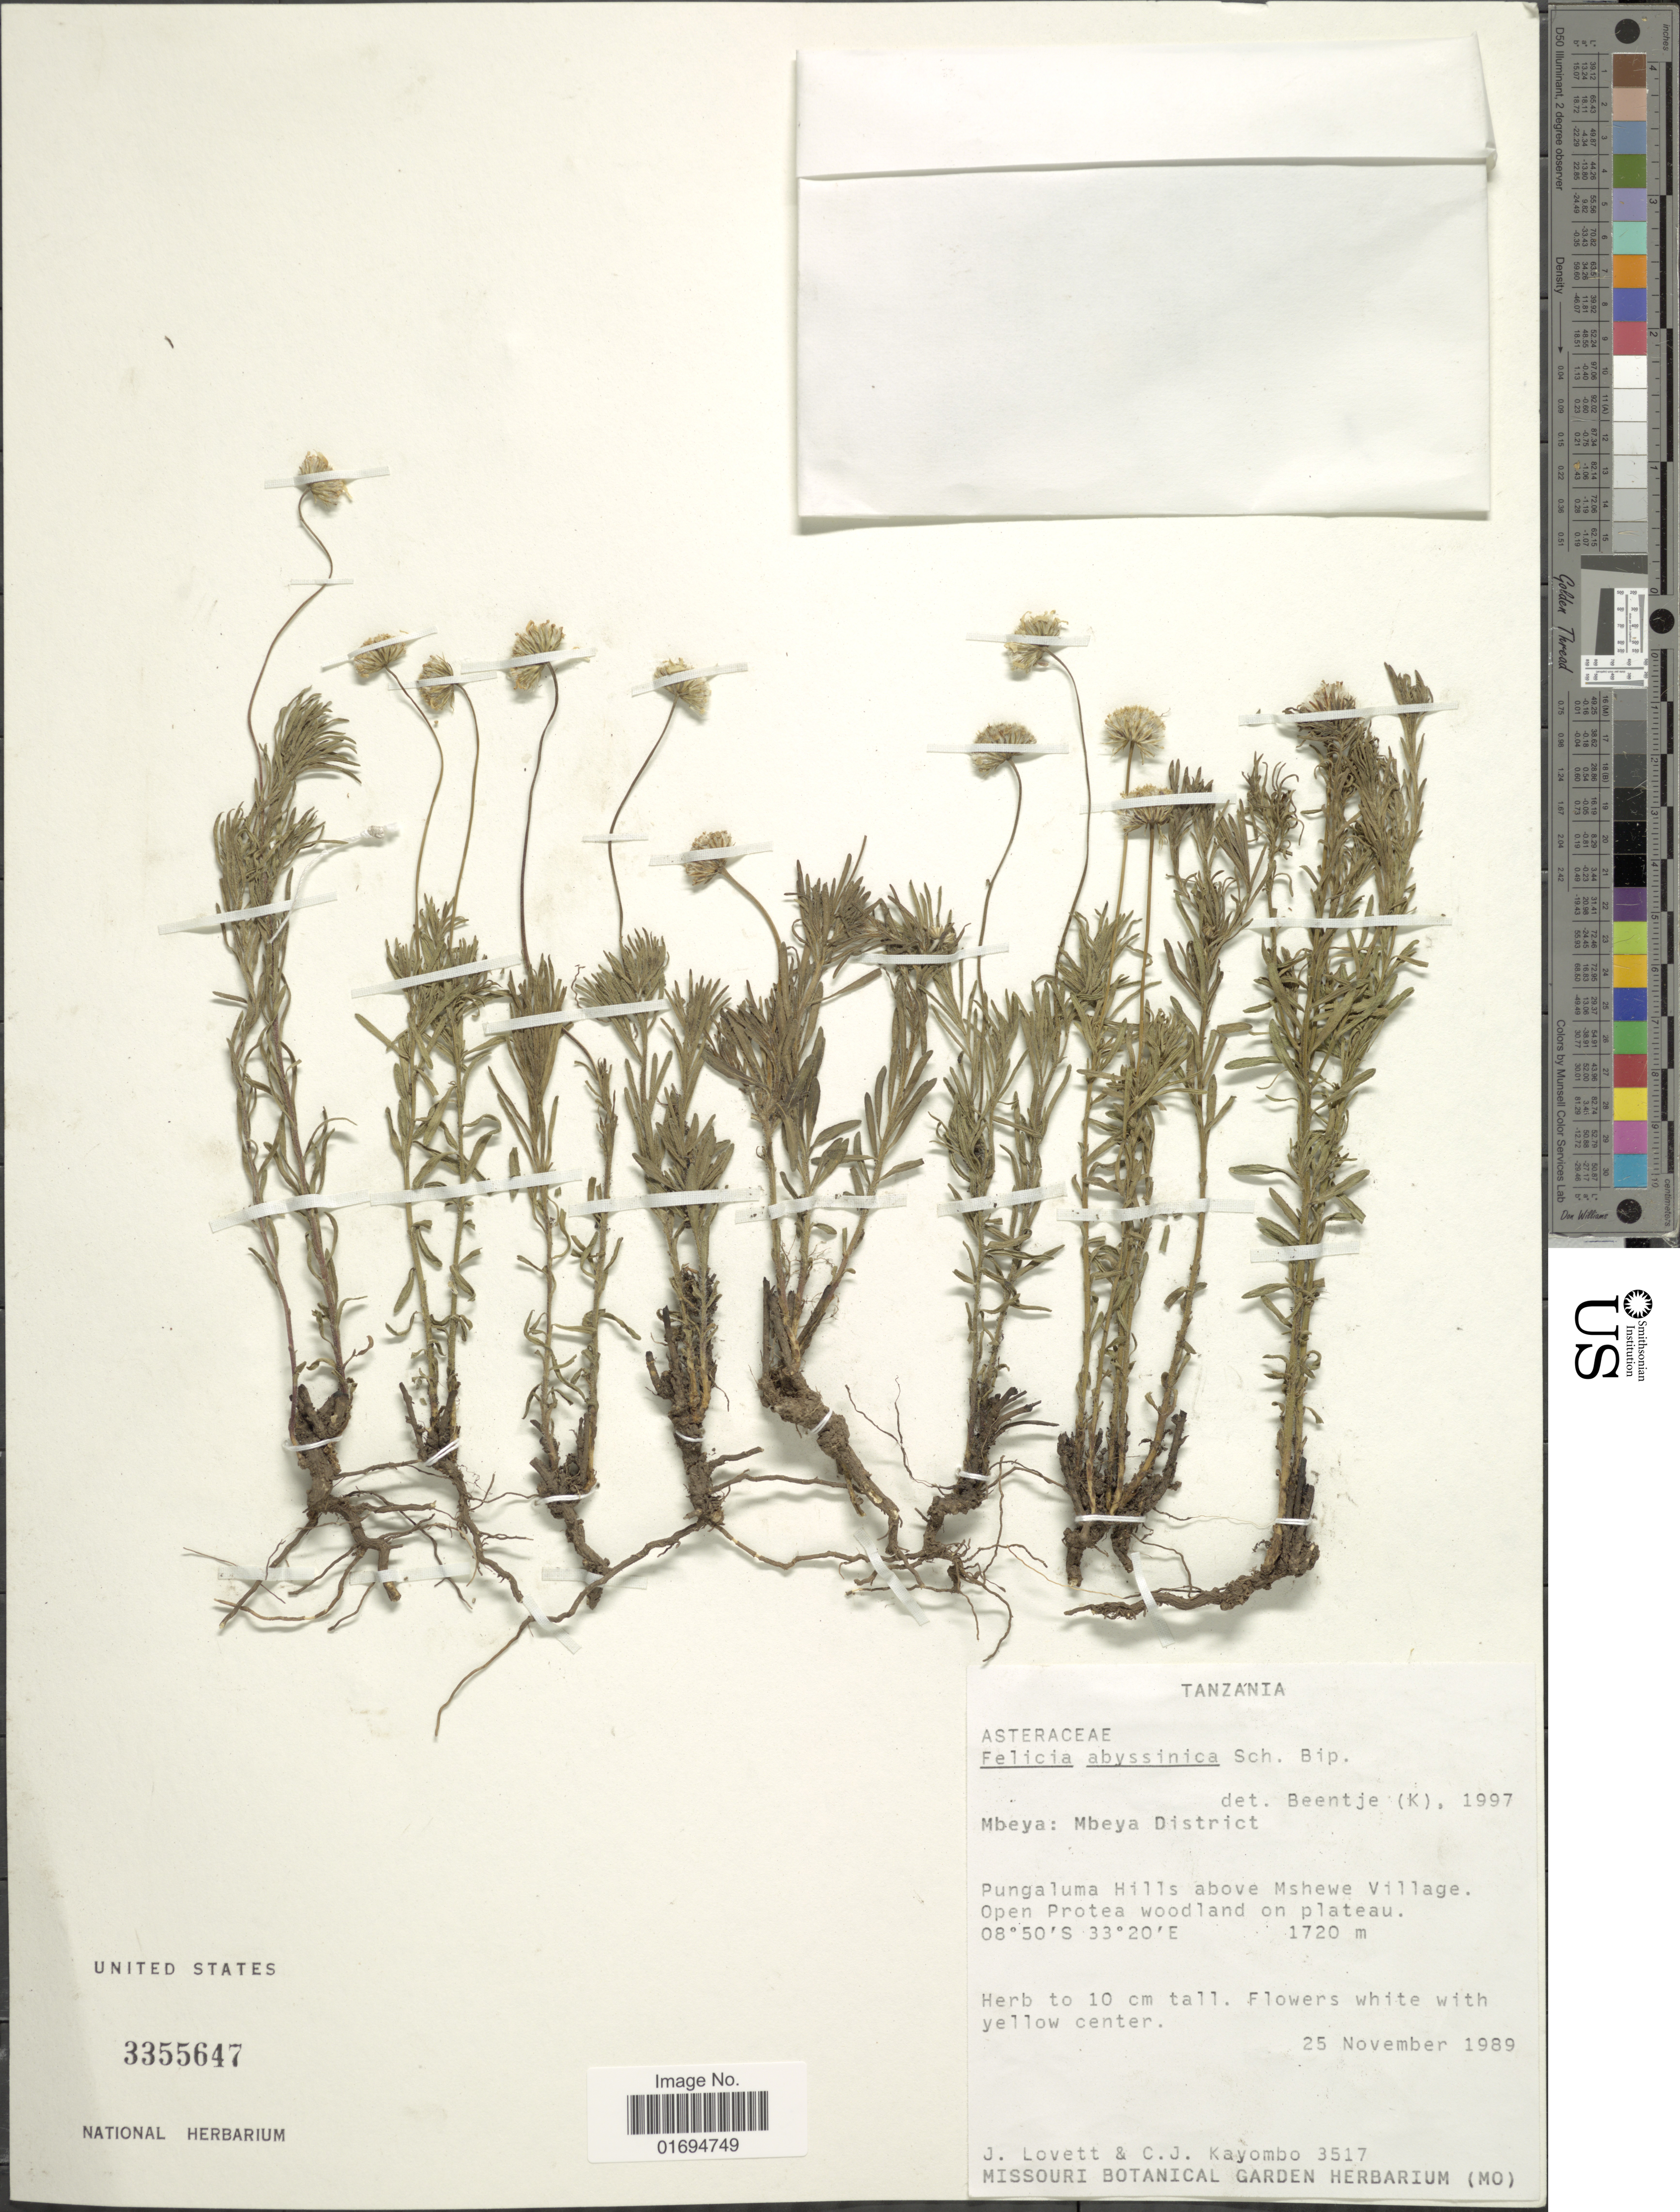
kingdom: Plantae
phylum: Tracheophyta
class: Magnoliopsida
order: Asterales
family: Asteraceae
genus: Felicia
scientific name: Felicia abyssinia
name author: Sch. Bip. ex A. Rich.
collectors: J. Lovett & C. Kayombo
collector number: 3517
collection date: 1989-11-25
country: Tanzania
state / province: Mbeya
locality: Mbeya: Mbeya District, Pungaluma Hills above Mshewe Village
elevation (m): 1720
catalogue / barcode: US 3355647